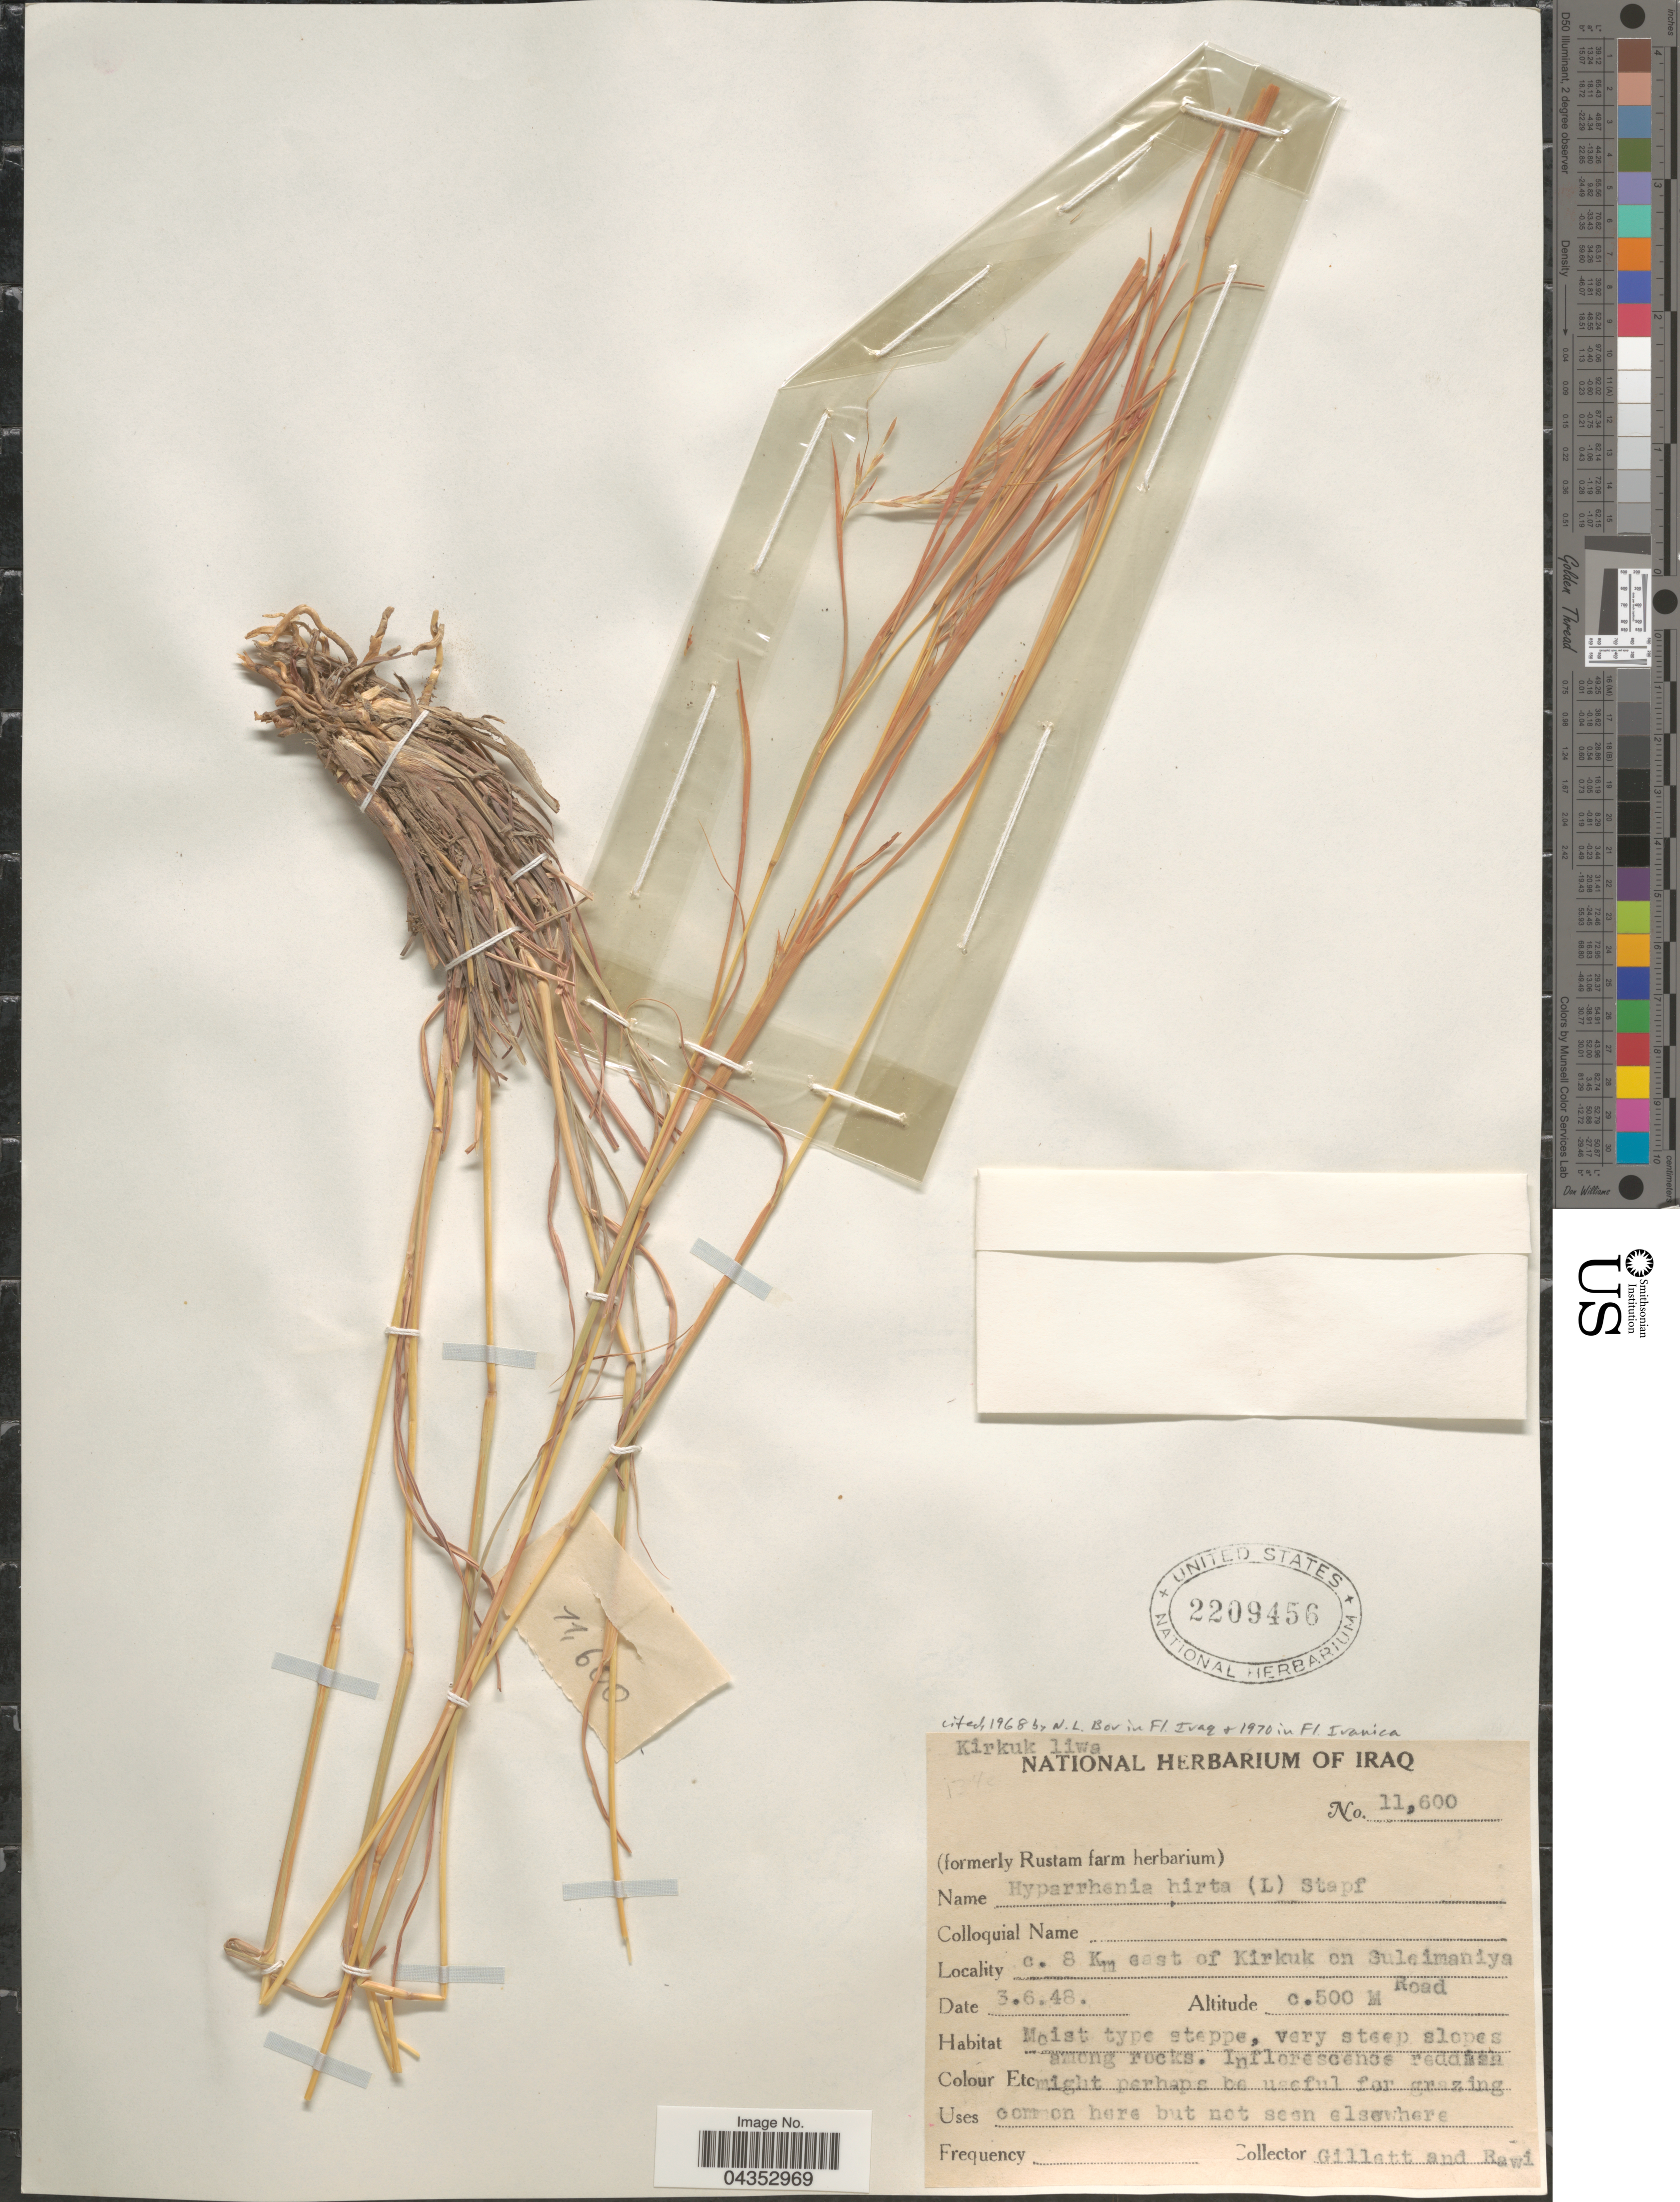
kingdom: Plantae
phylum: Tracheophyta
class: Liliopsida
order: Poales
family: Poaceae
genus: Hyparrhenia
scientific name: Hyparrhenia hirta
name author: (L.) Stapf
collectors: Gillett, -- & -. Rawi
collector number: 11600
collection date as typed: Transcribed d/m/y: 3/6/48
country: Iraq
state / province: Kirkūk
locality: Kirkuk liwa. c. 8 Km east of Kirkuk on Suleimaniya Road.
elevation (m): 500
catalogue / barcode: US 2209456